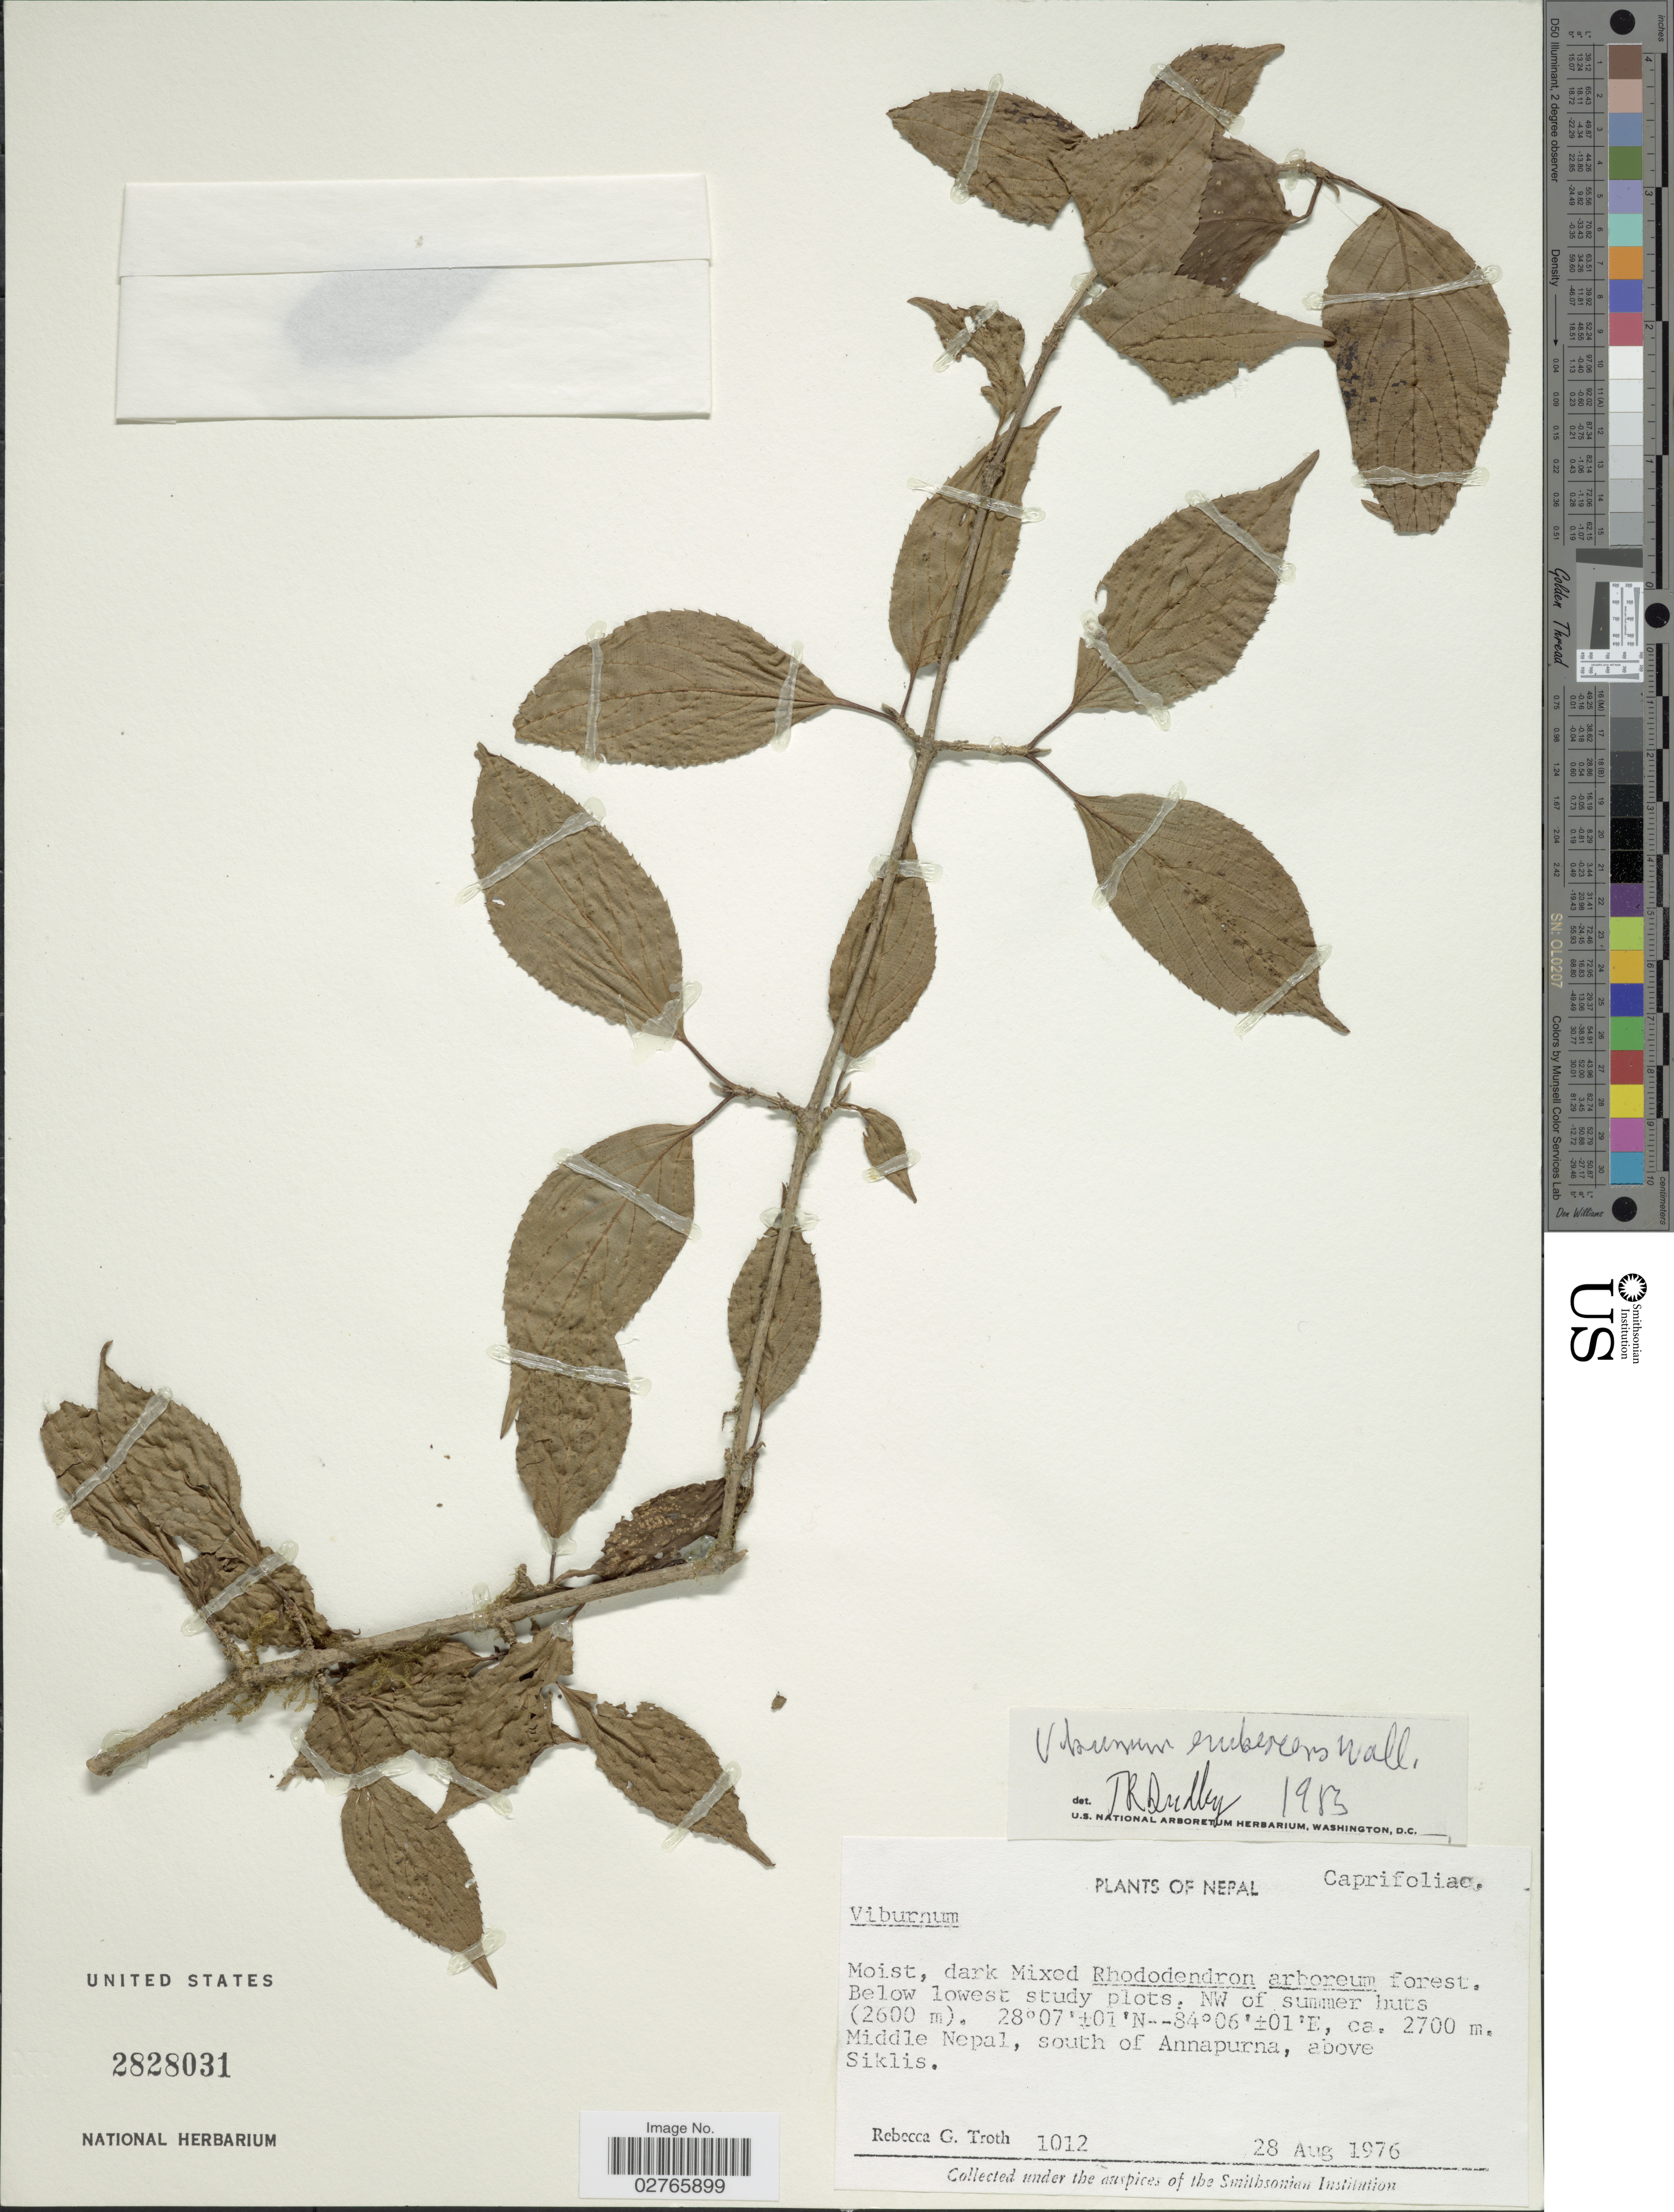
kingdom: Plantae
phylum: Tracheophyta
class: Magnoliopsida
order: Dipsacales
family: Viburnaceae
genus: Viburnum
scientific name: Viburnum erubescens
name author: Wall.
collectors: R. Troth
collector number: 1012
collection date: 1976-08-28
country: Nepal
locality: NW of summer huts. Middle Nepal, south of Annapurna, above Siklis.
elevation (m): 2600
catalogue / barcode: US 2828031